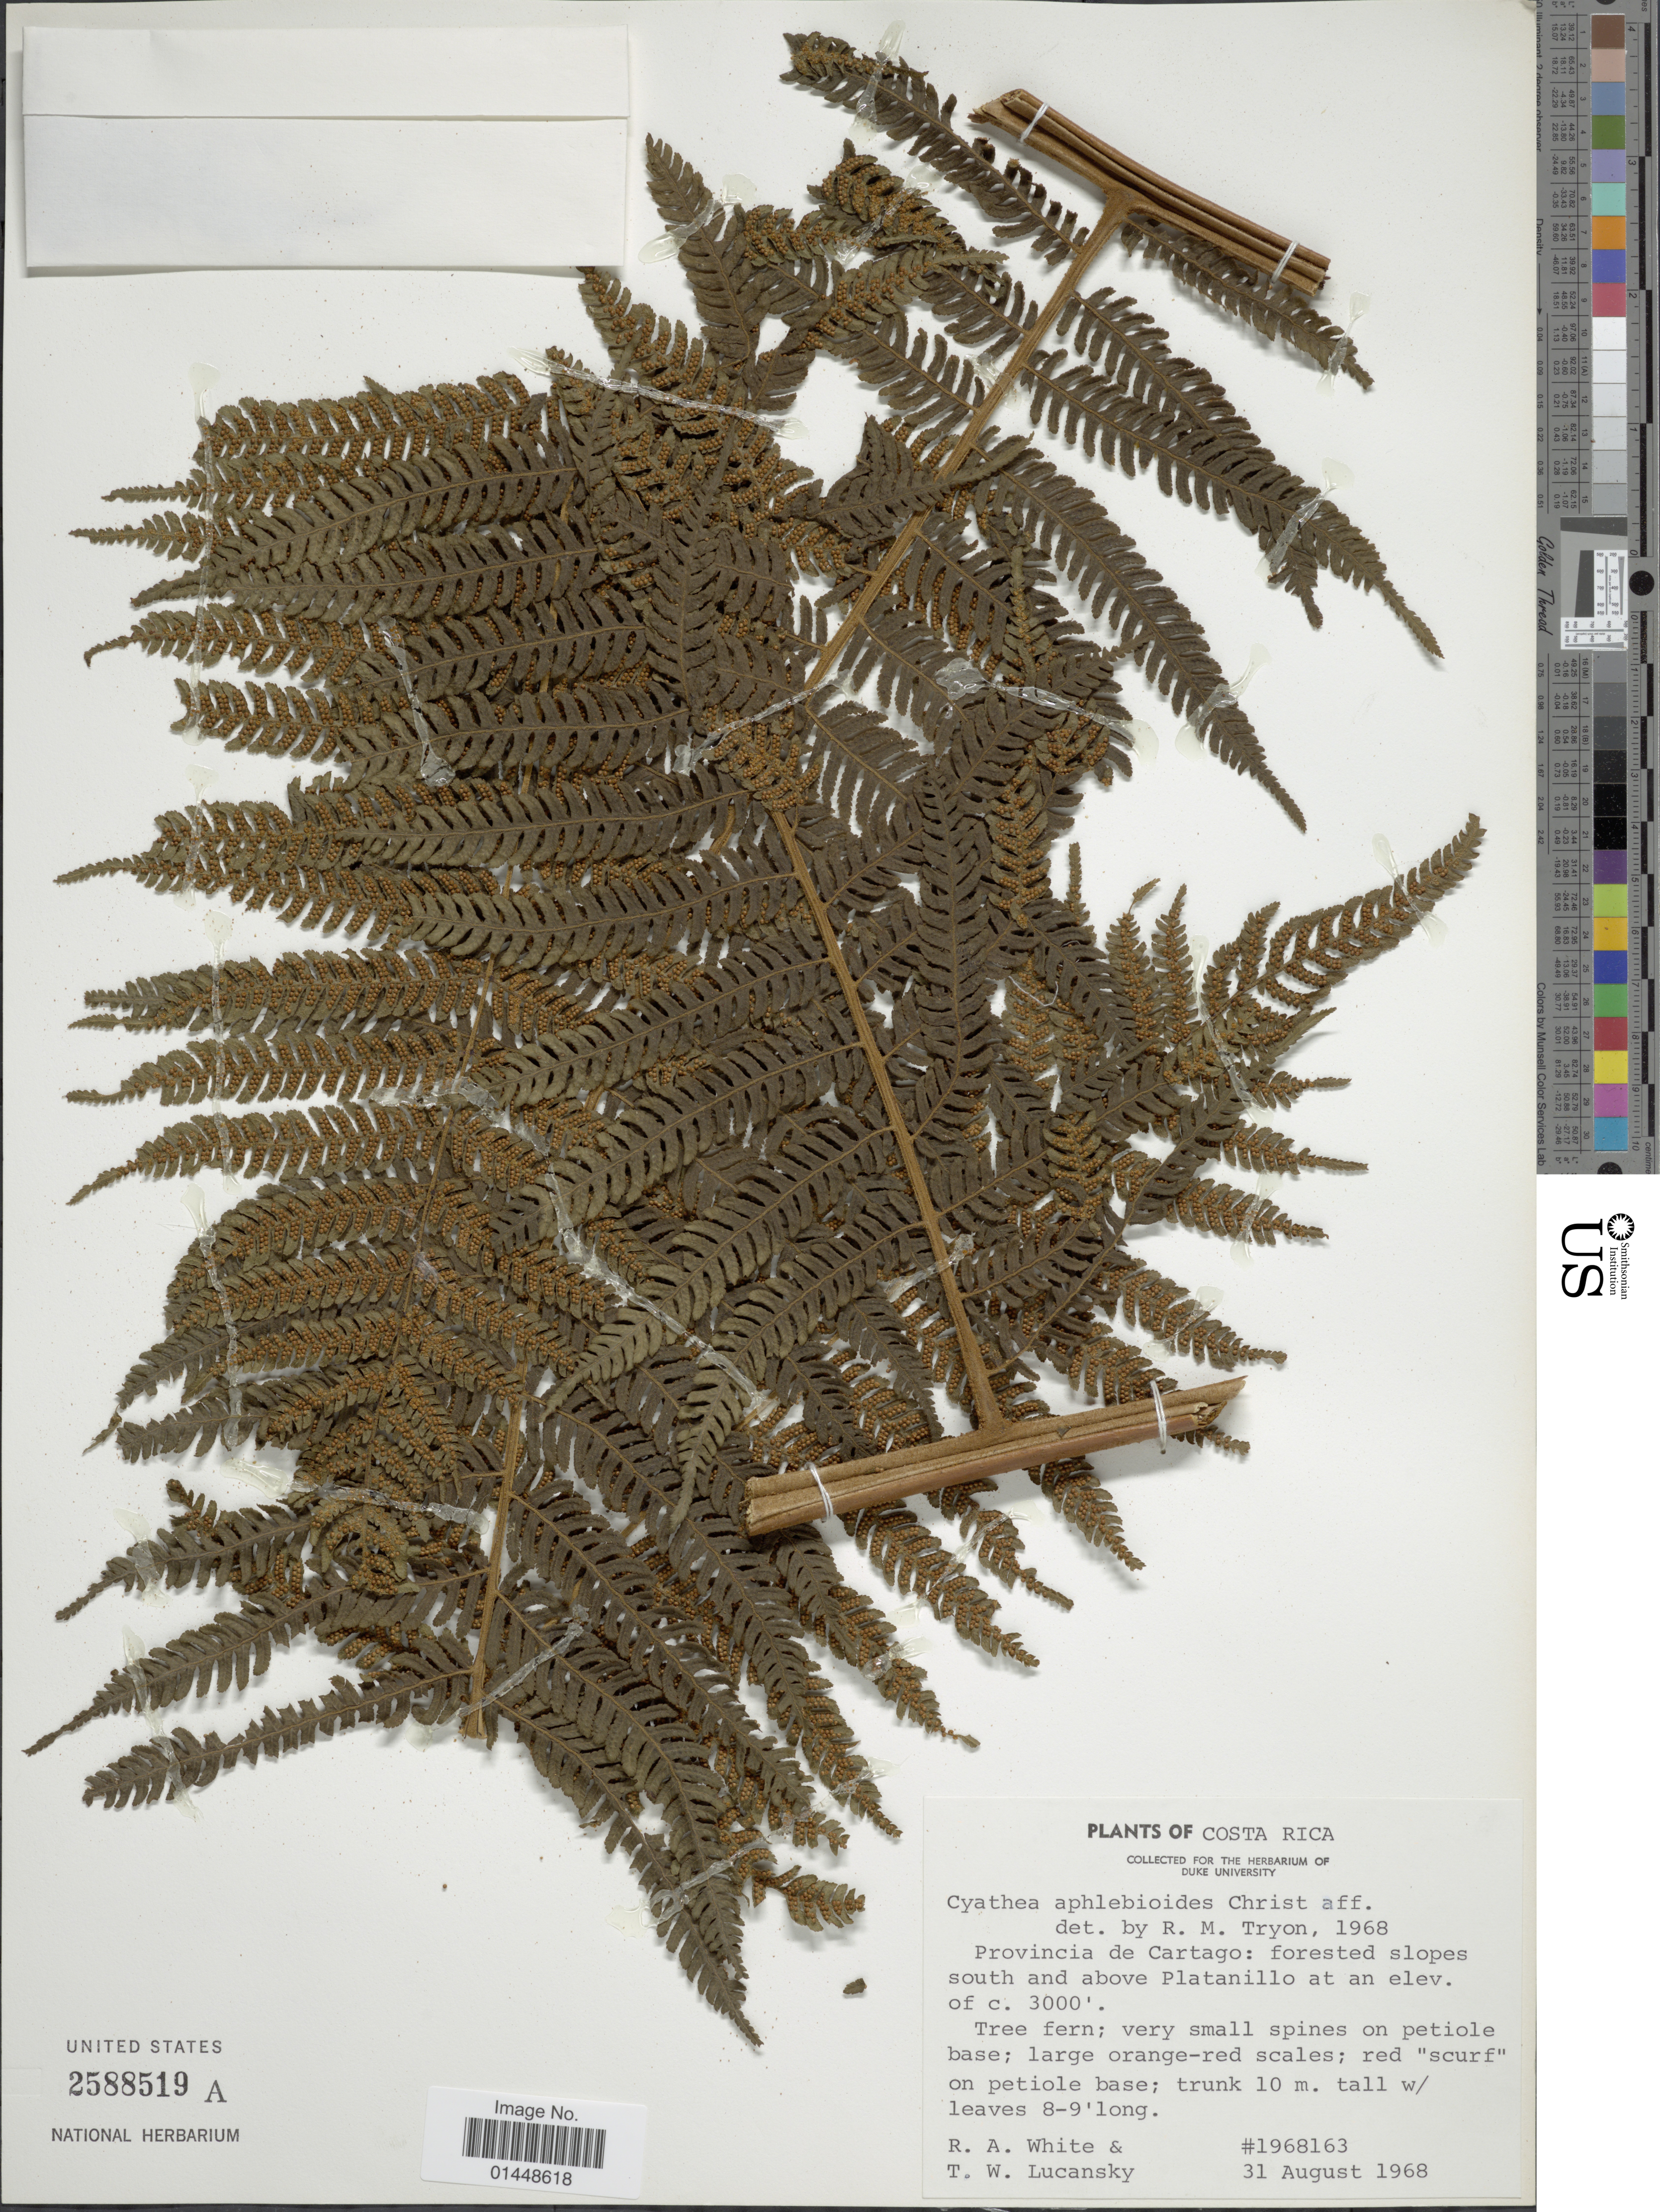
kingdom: Plantae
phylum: Tracheophyta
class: Polypodiopsida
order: Cyatheales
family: Cyatheaceae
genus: Cyathea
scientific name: Cyathea delgadii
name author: Pohl ex Sternb.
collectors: R. A. White & T. Lucansky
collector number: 1968163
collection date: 1968-08-31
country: Costa Rica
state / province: Cartago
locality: Provincia de Cartago: forested slopes south and above Platanillo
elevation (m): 914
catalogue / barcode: US 2588519A